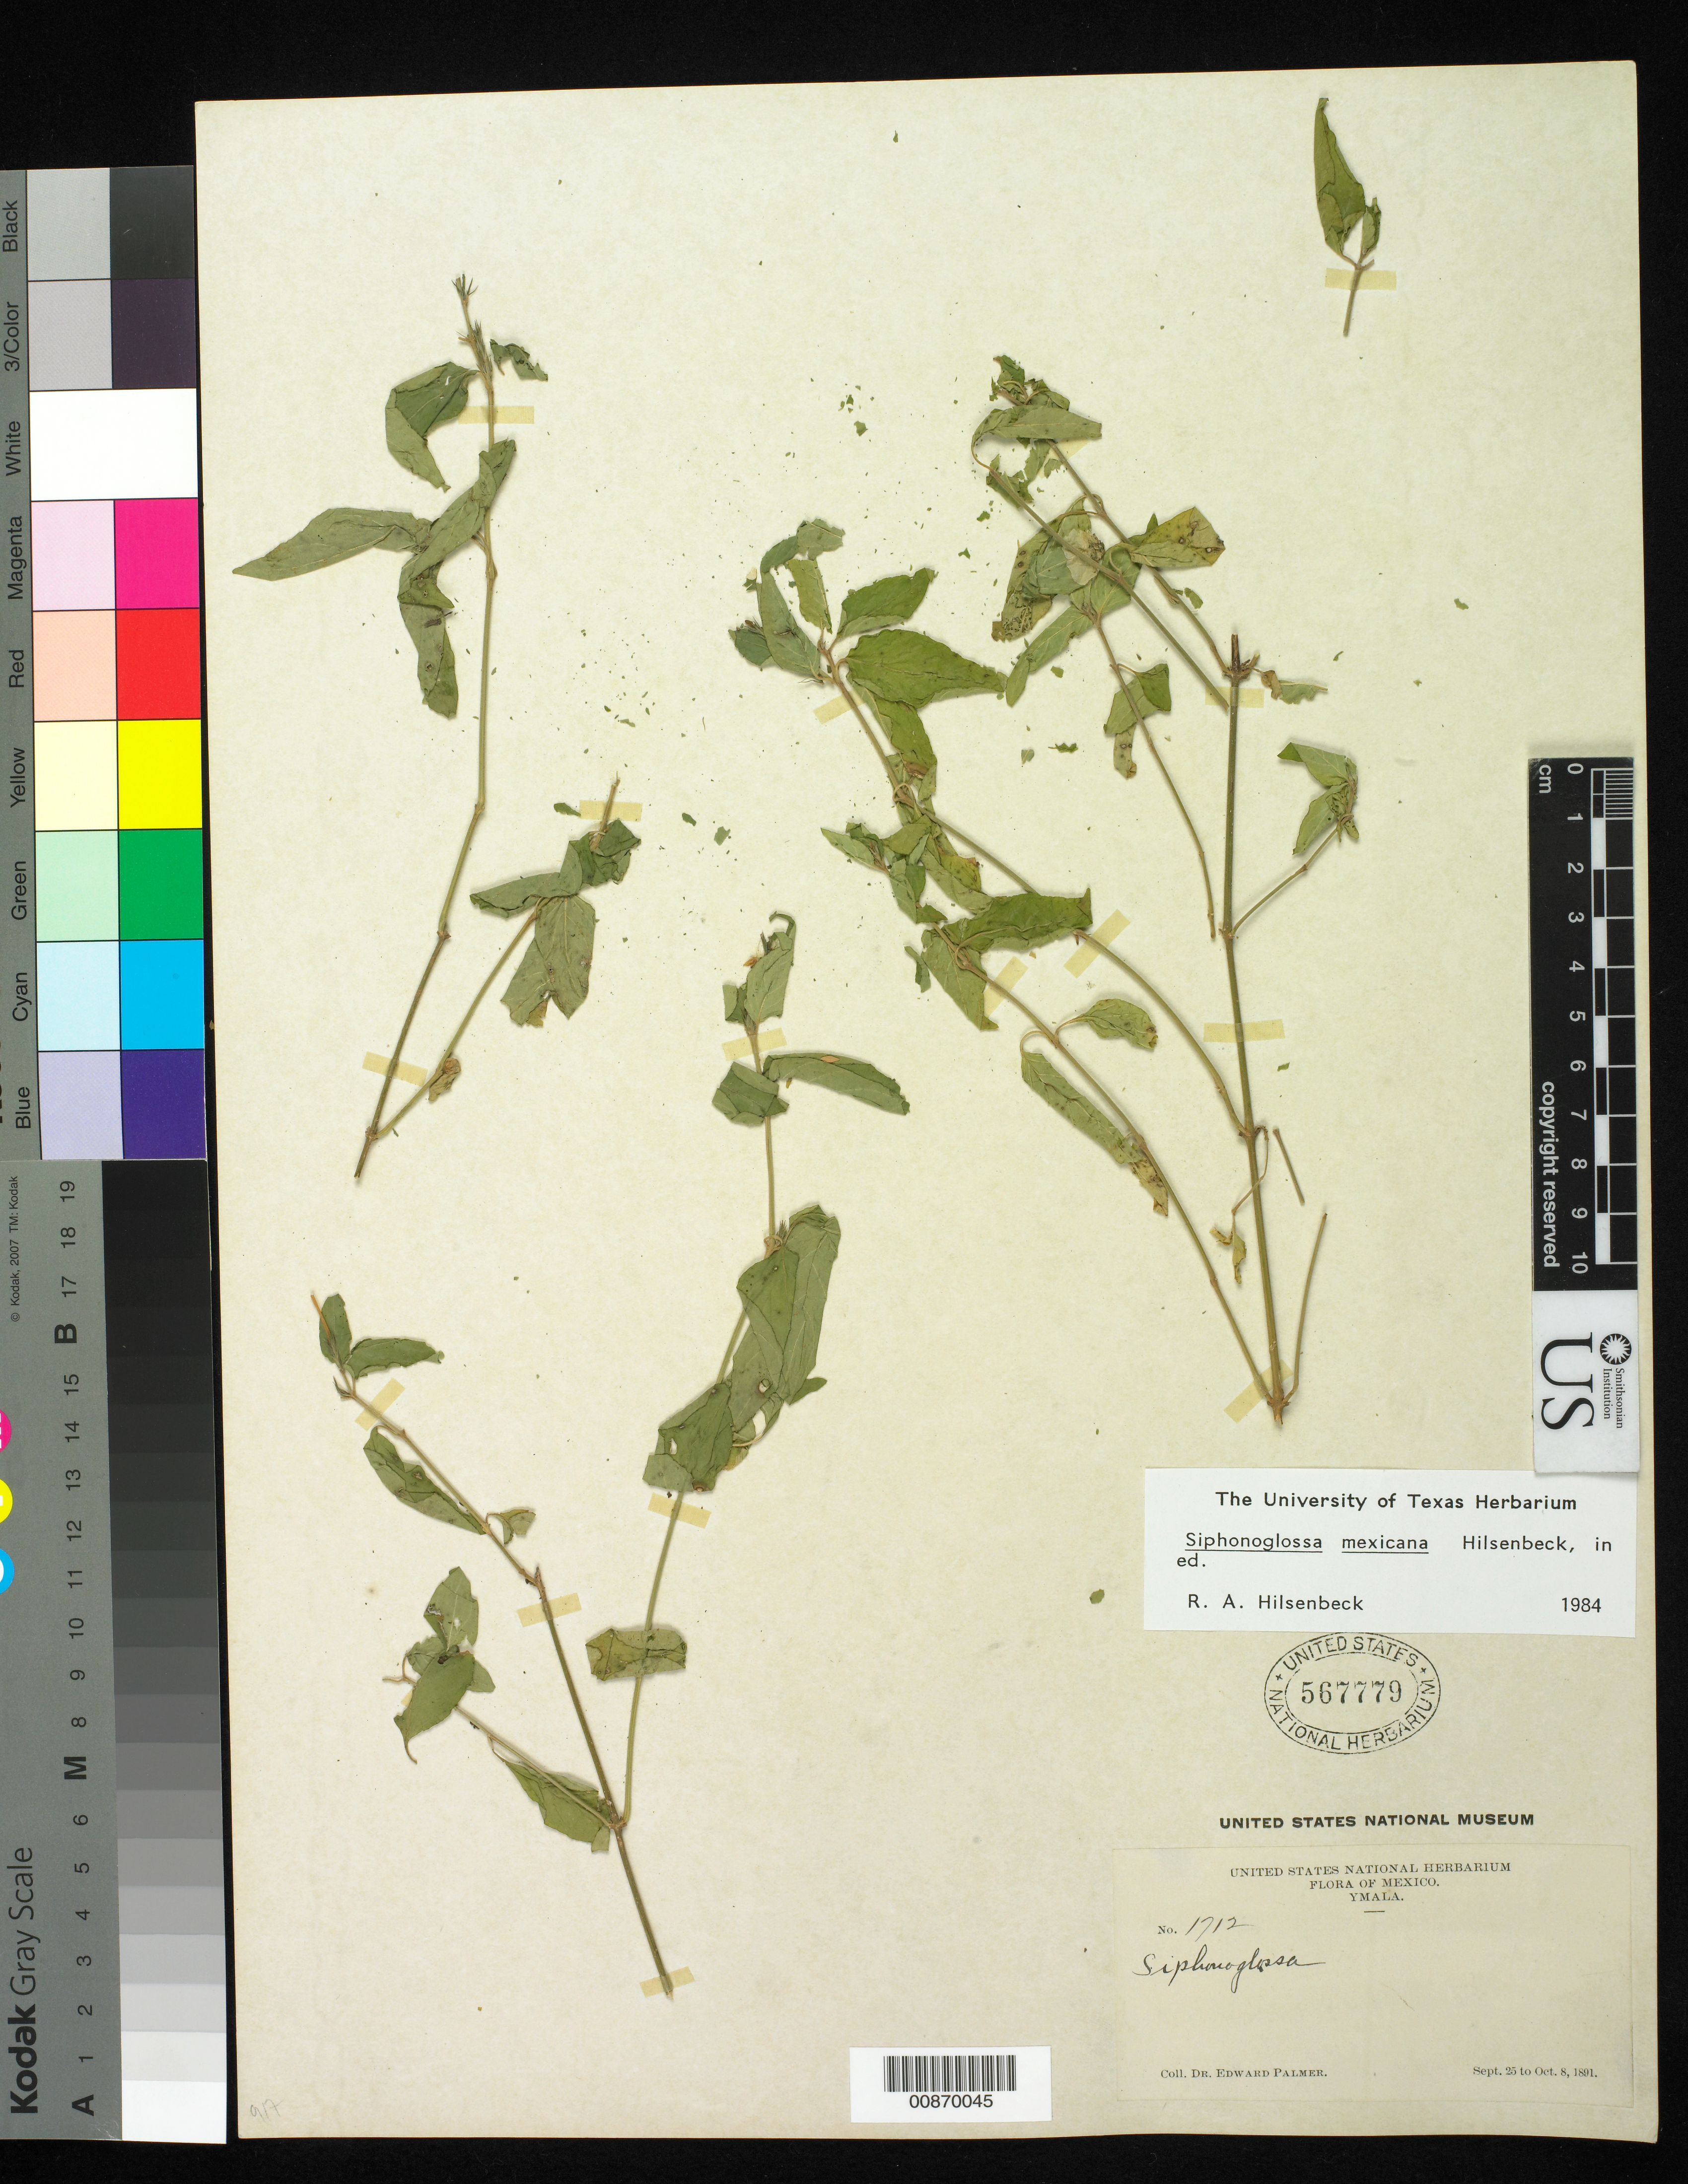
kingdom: Plantae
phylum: Tracheophyta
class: Magnoliopsida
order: Lamiales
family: Acanthaceae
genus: Justicia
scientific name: Justicia hilsenbeckii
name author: T.F. Daniel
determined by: Fisher, Amanda, (LOB), California State University, Long Beach (UNITED STATES)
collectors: E. Palmer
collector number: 1712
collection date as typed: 25 Sep 1891 to 08 Oct 1891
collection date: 1891-09-25/1891-10-08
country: Mexico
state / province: Sinaloa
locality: Ymala, Sinaloa.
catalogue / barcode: US 567779